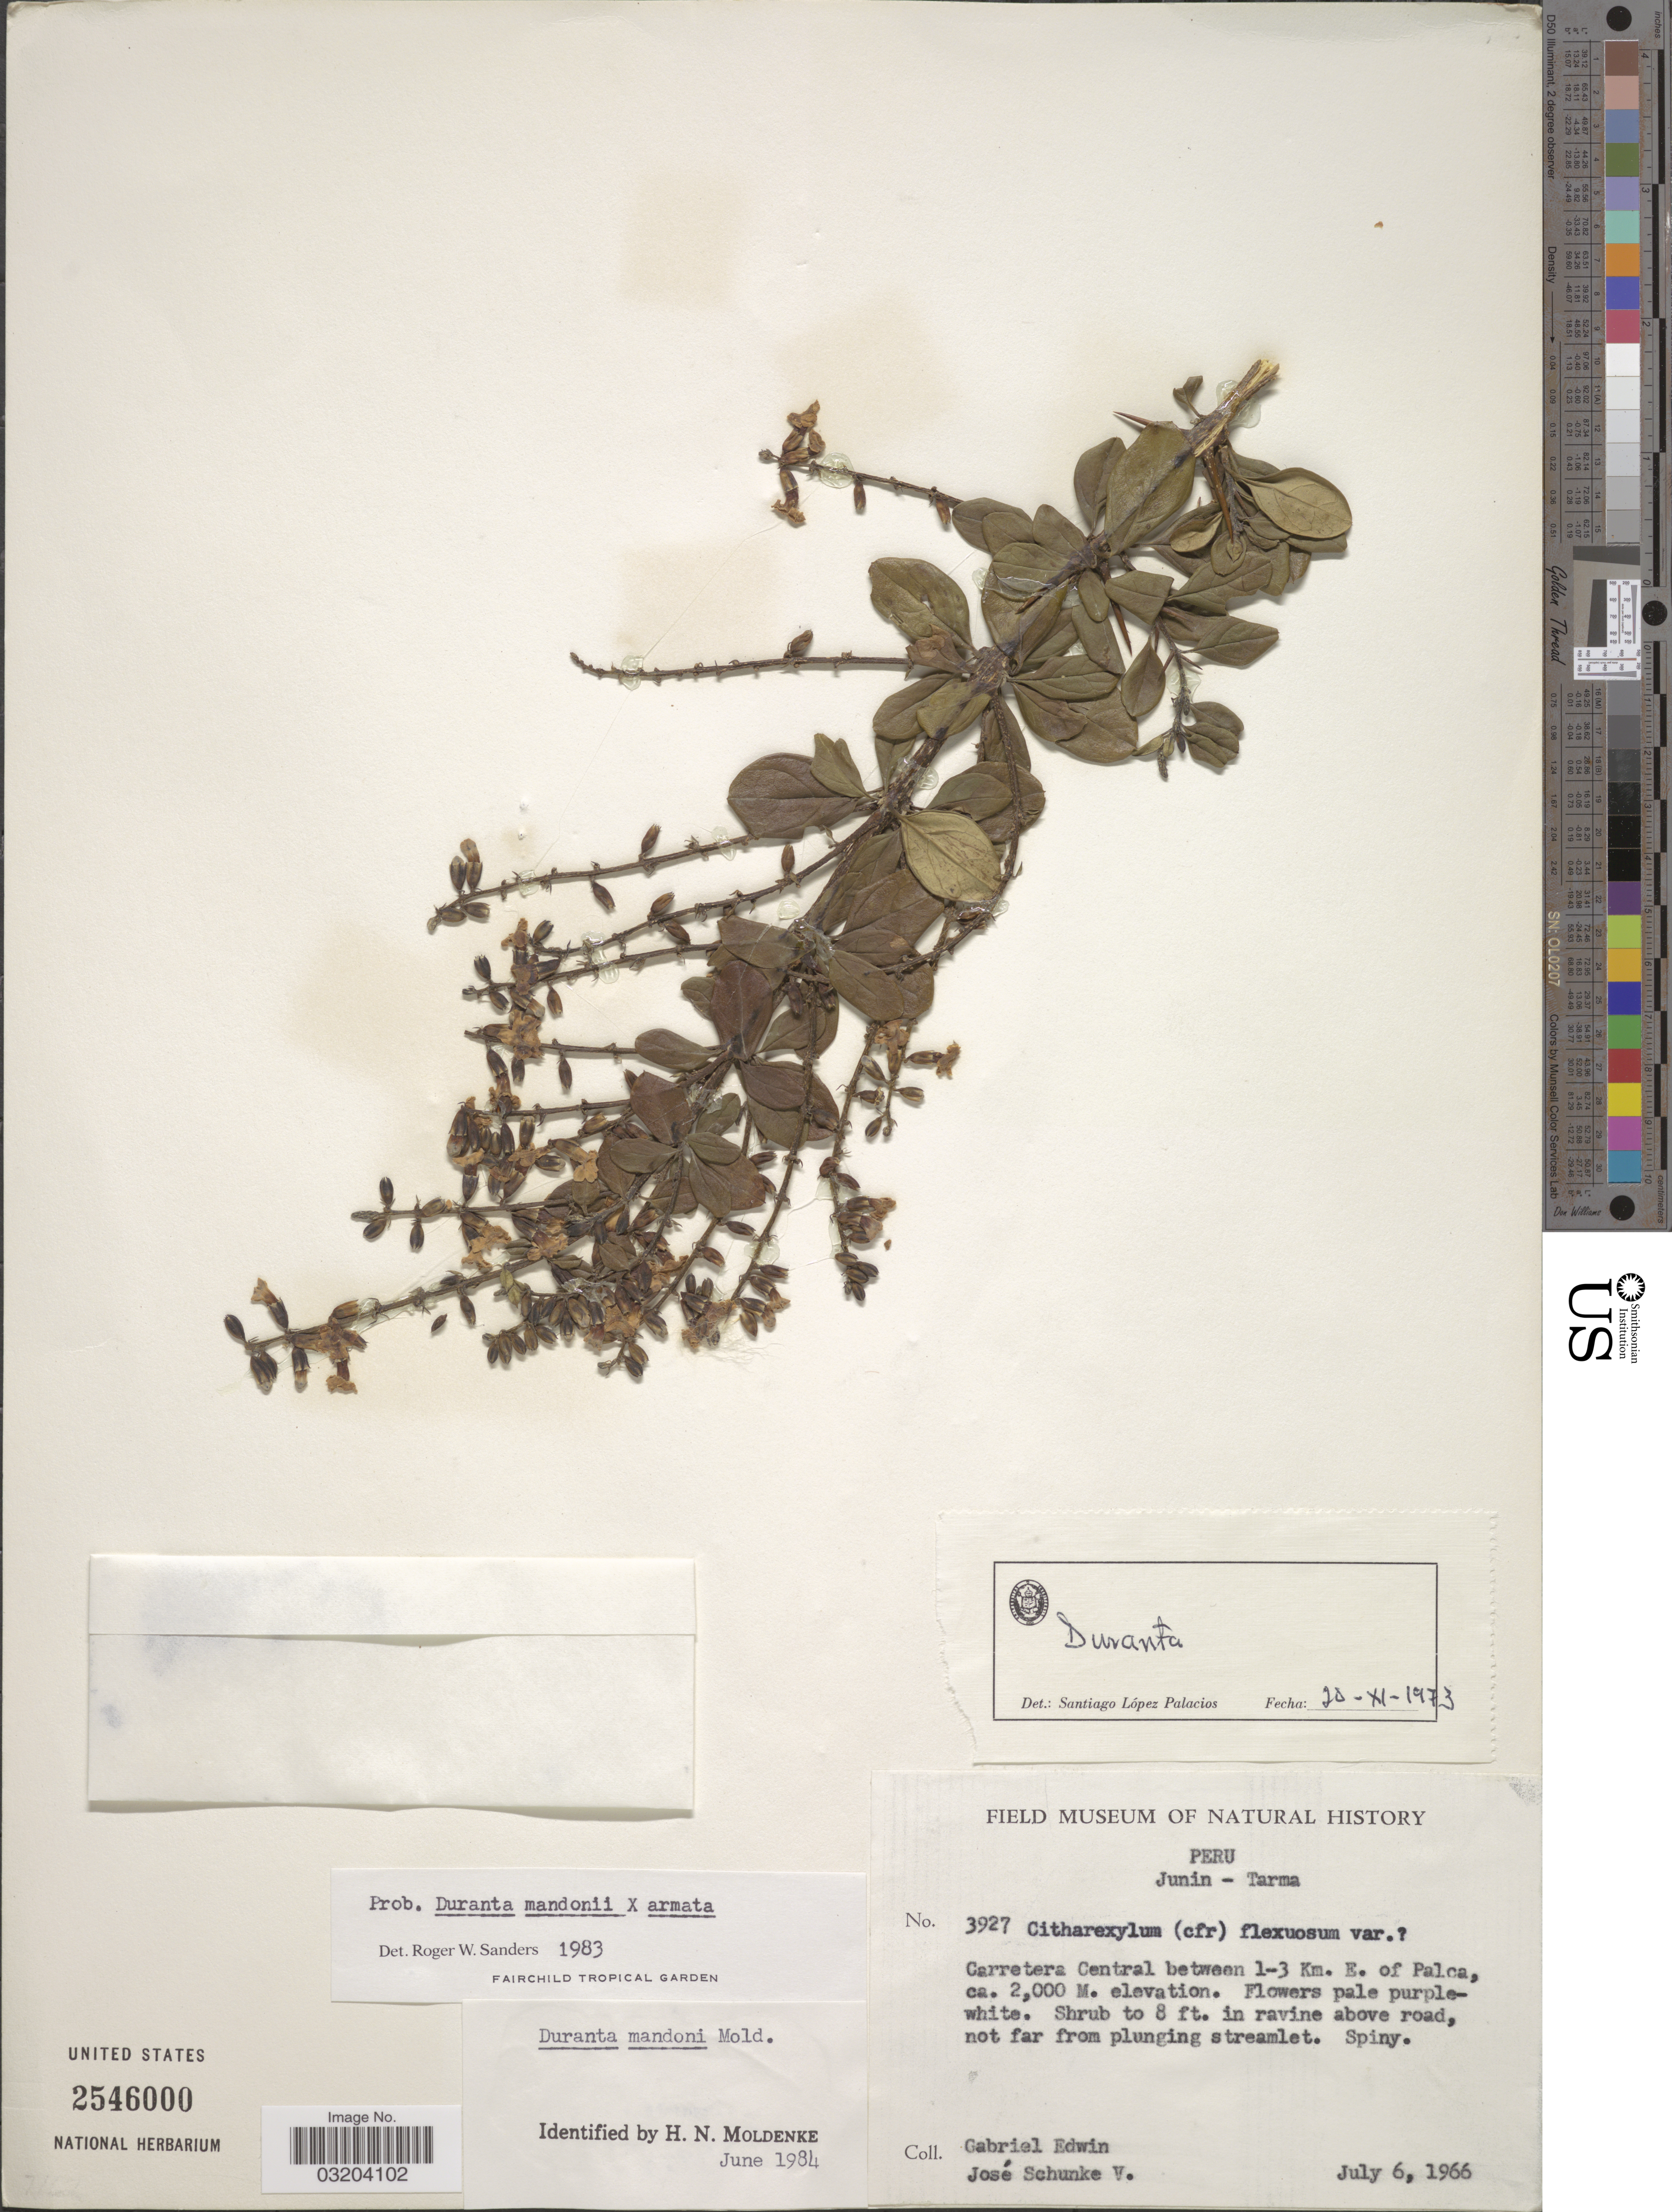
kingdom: Plantae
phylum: Tracheophyta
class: Magnoliopsida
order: Lamiales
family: Verbenaceae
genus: Duranta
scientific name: Duranta rupestris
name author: Hayek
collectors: G. Edwin & J. Schunke Vigo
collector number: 3927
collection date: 1966-07-06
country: Peru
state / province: Junín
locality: Junin - Tarma. Carretera Central between 1-3 Km. E. of Palca.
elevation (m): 2000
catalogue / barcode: US 2546000